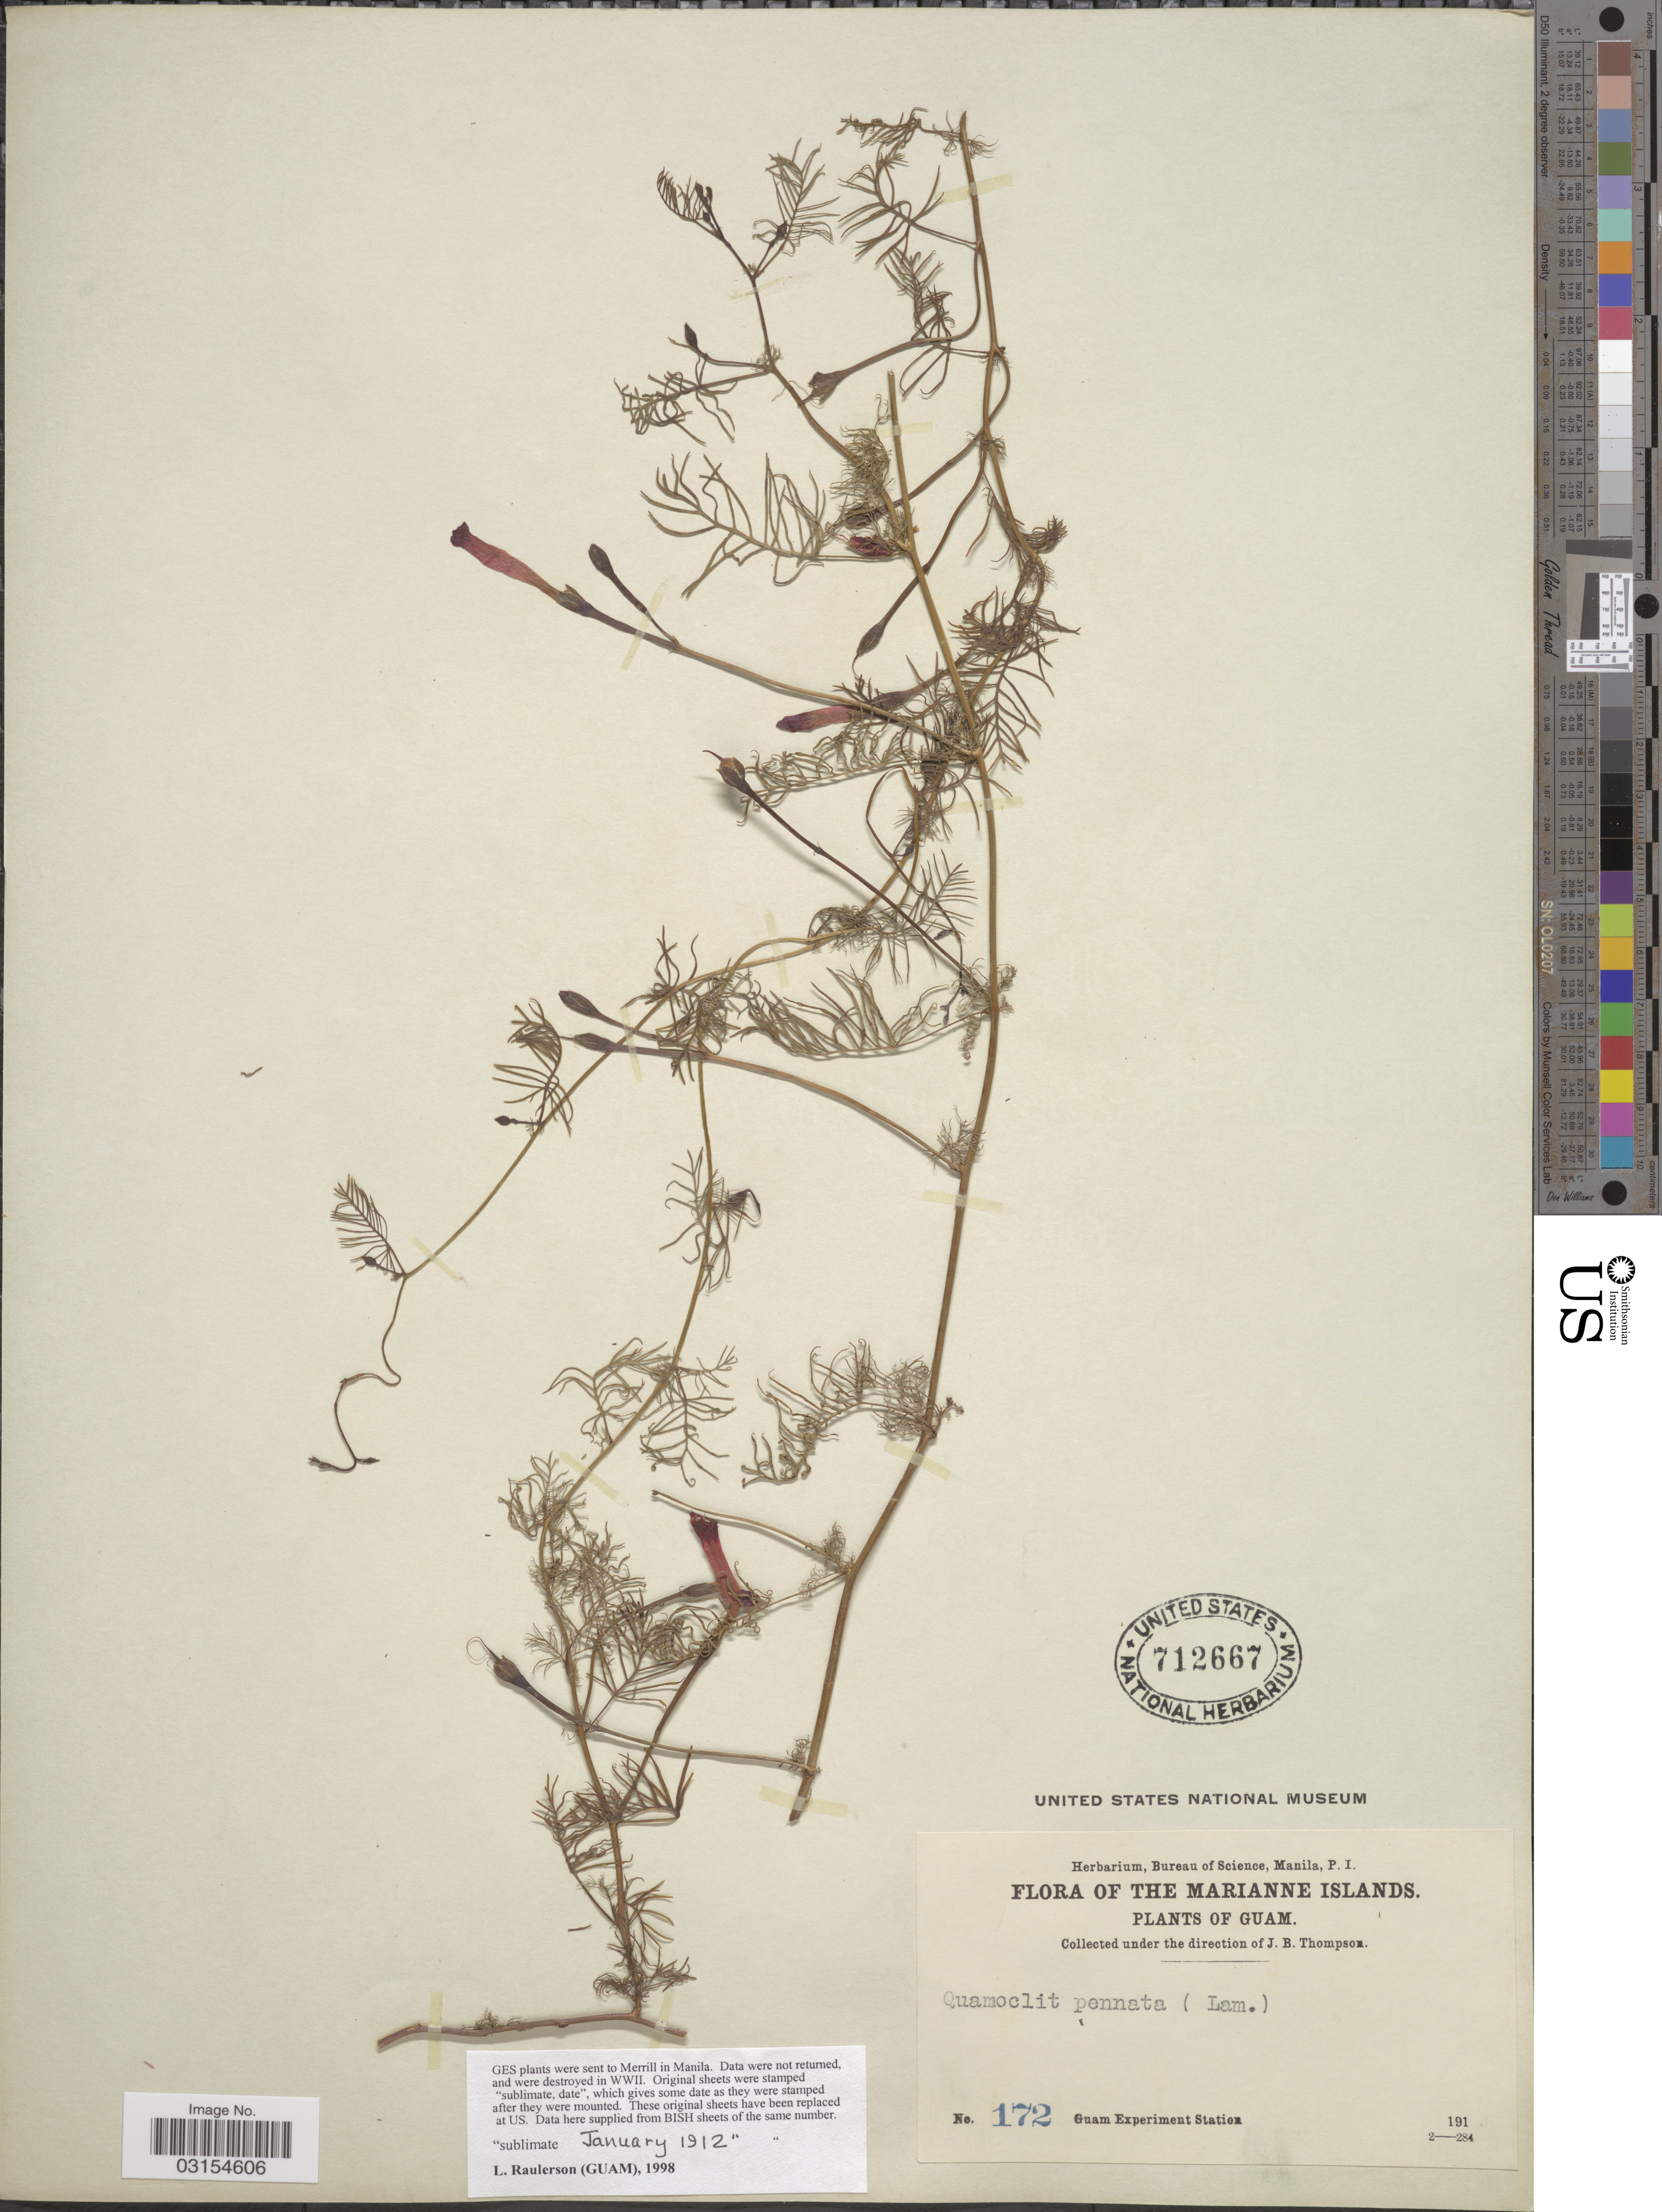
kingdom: Plantae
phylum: Tracheophyta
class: Magnoliopsida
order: Solanales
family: Convolvulaceae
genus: Ipomoea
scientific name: Ipomoea quamoclit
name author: L.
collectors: Guam Exp. Sta.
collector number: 172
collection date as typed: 191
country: Guam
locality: Marianne Islands.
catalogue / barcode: US 712667